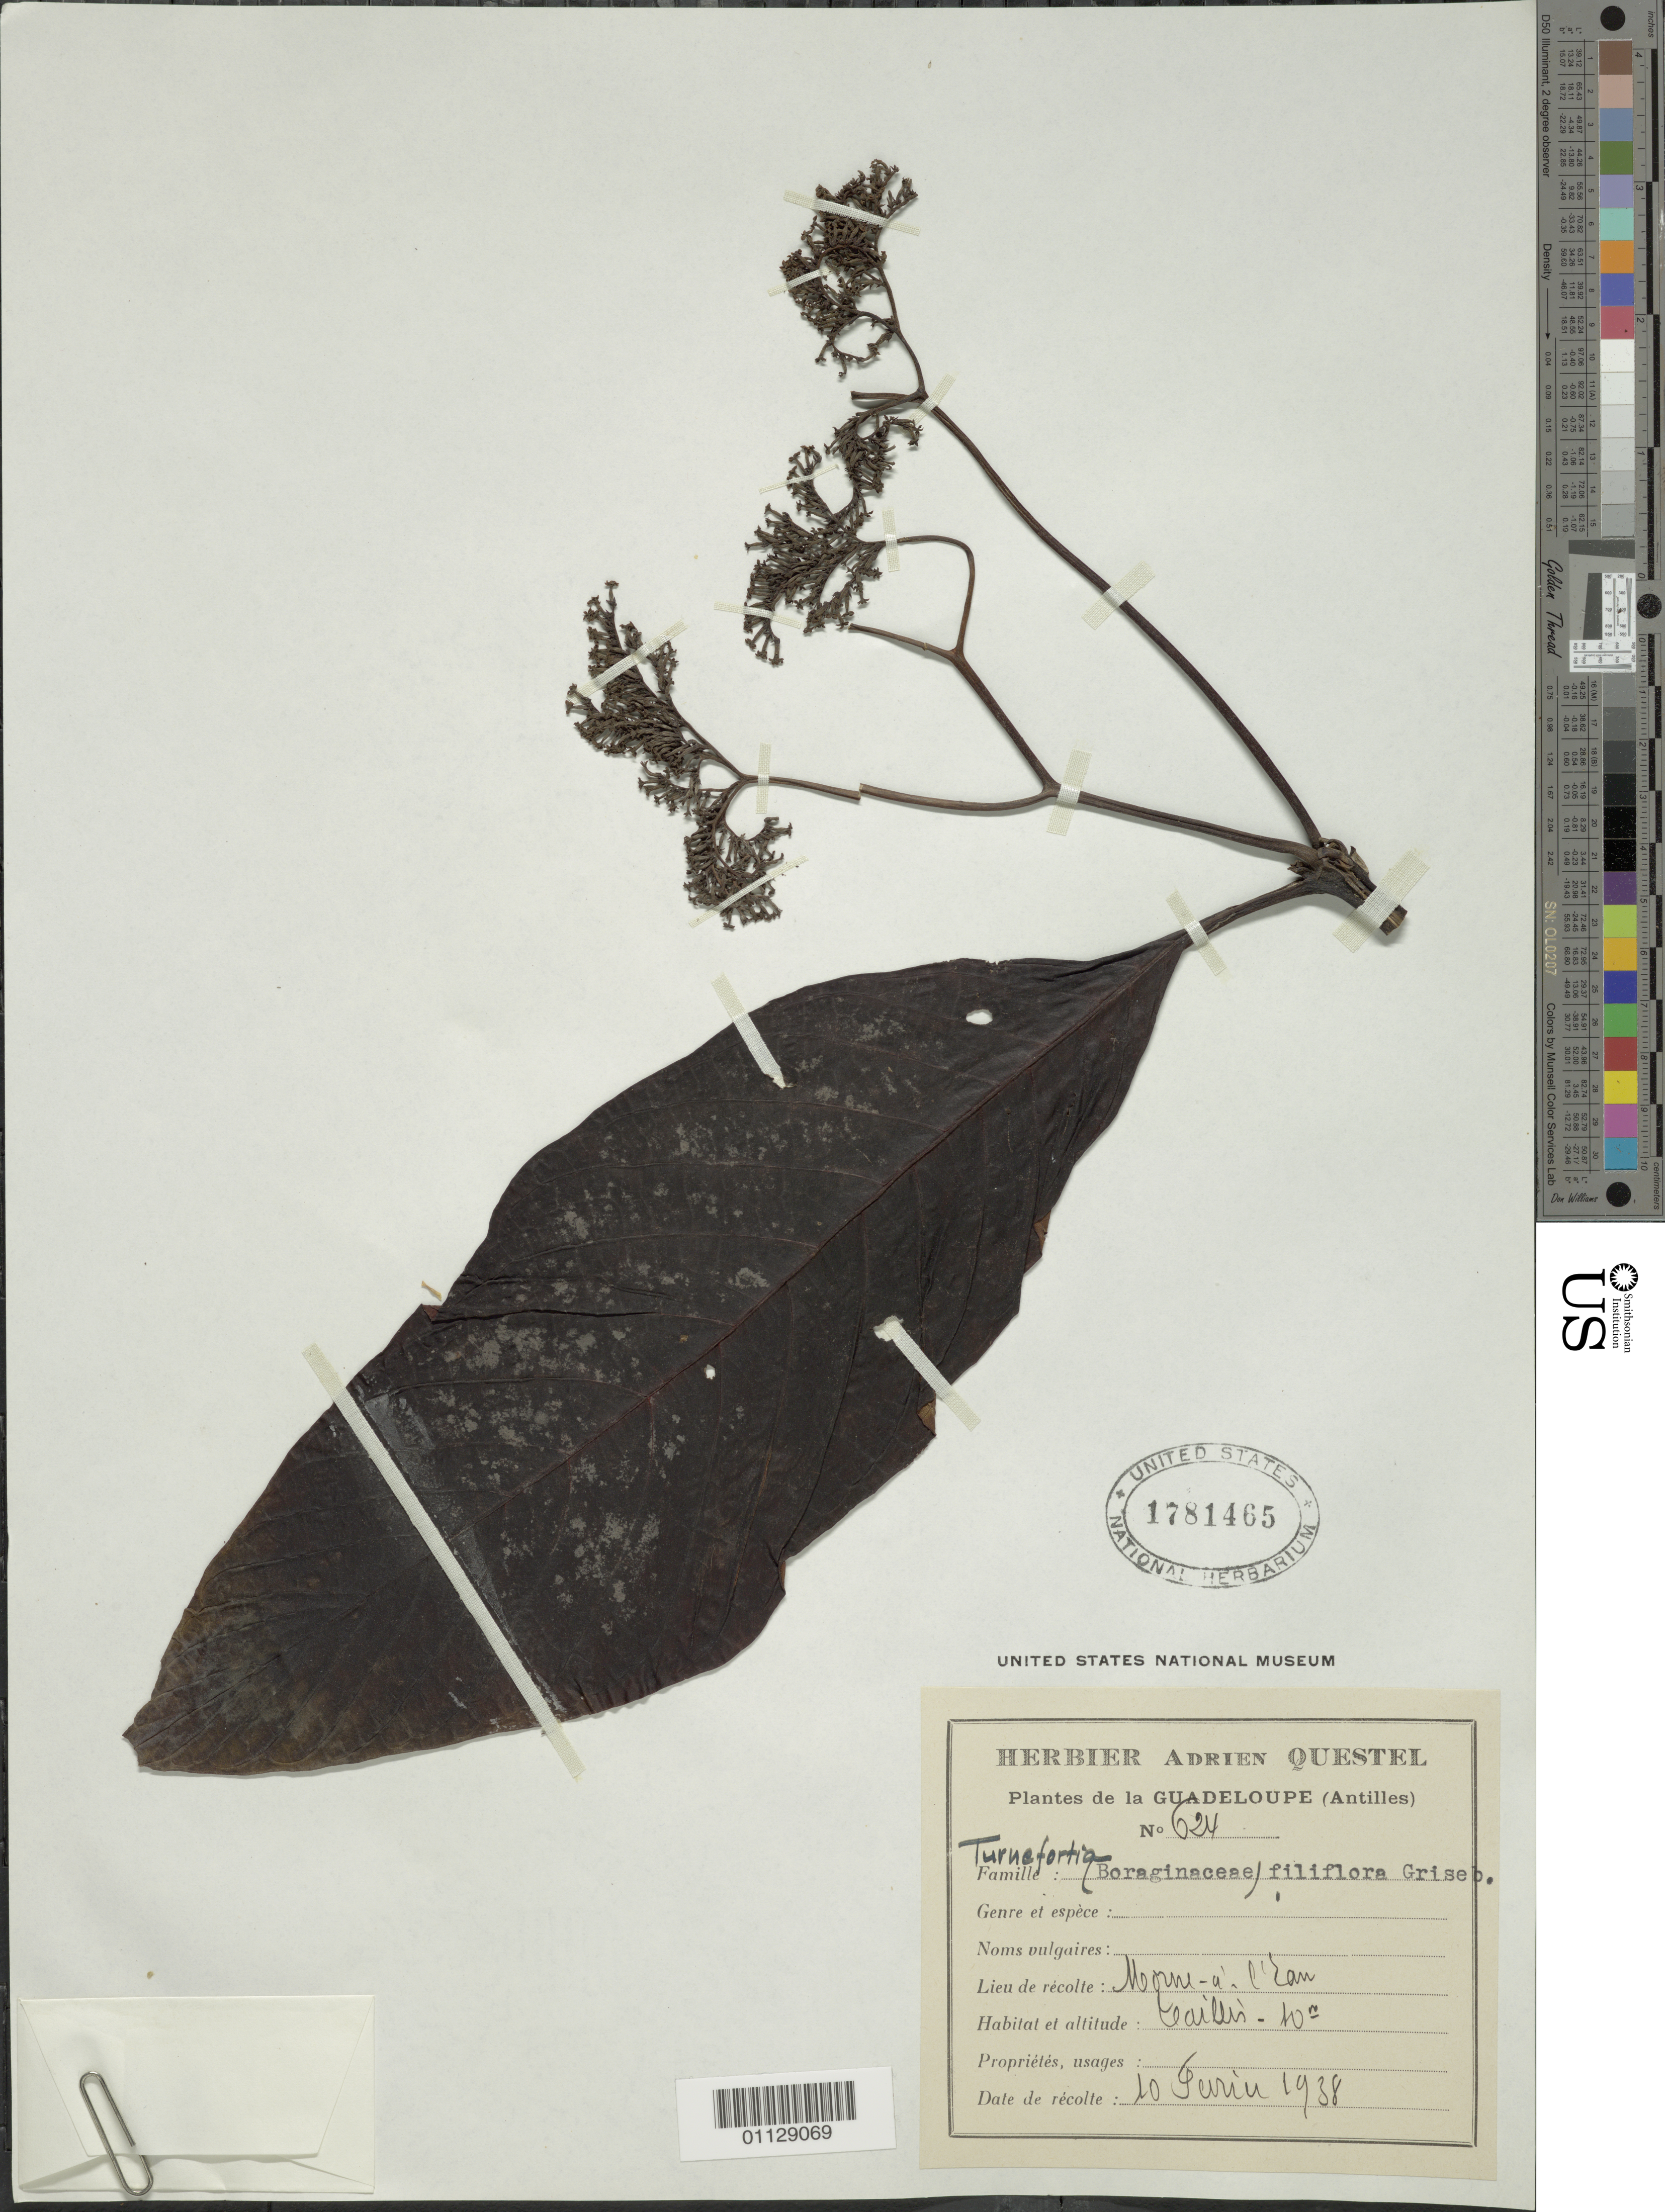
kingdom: Plantae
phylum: Tracheophyta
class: Magnoliopsida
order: Boraginales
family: Heliotropiaceae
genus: Tournefortia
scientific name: Tournefortia filiflora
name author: Griseb.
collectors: A. Questel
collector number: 624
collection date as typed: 10 Aug 1938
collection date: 1938-08-10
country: Guadeloupe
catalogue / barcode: US 1781465